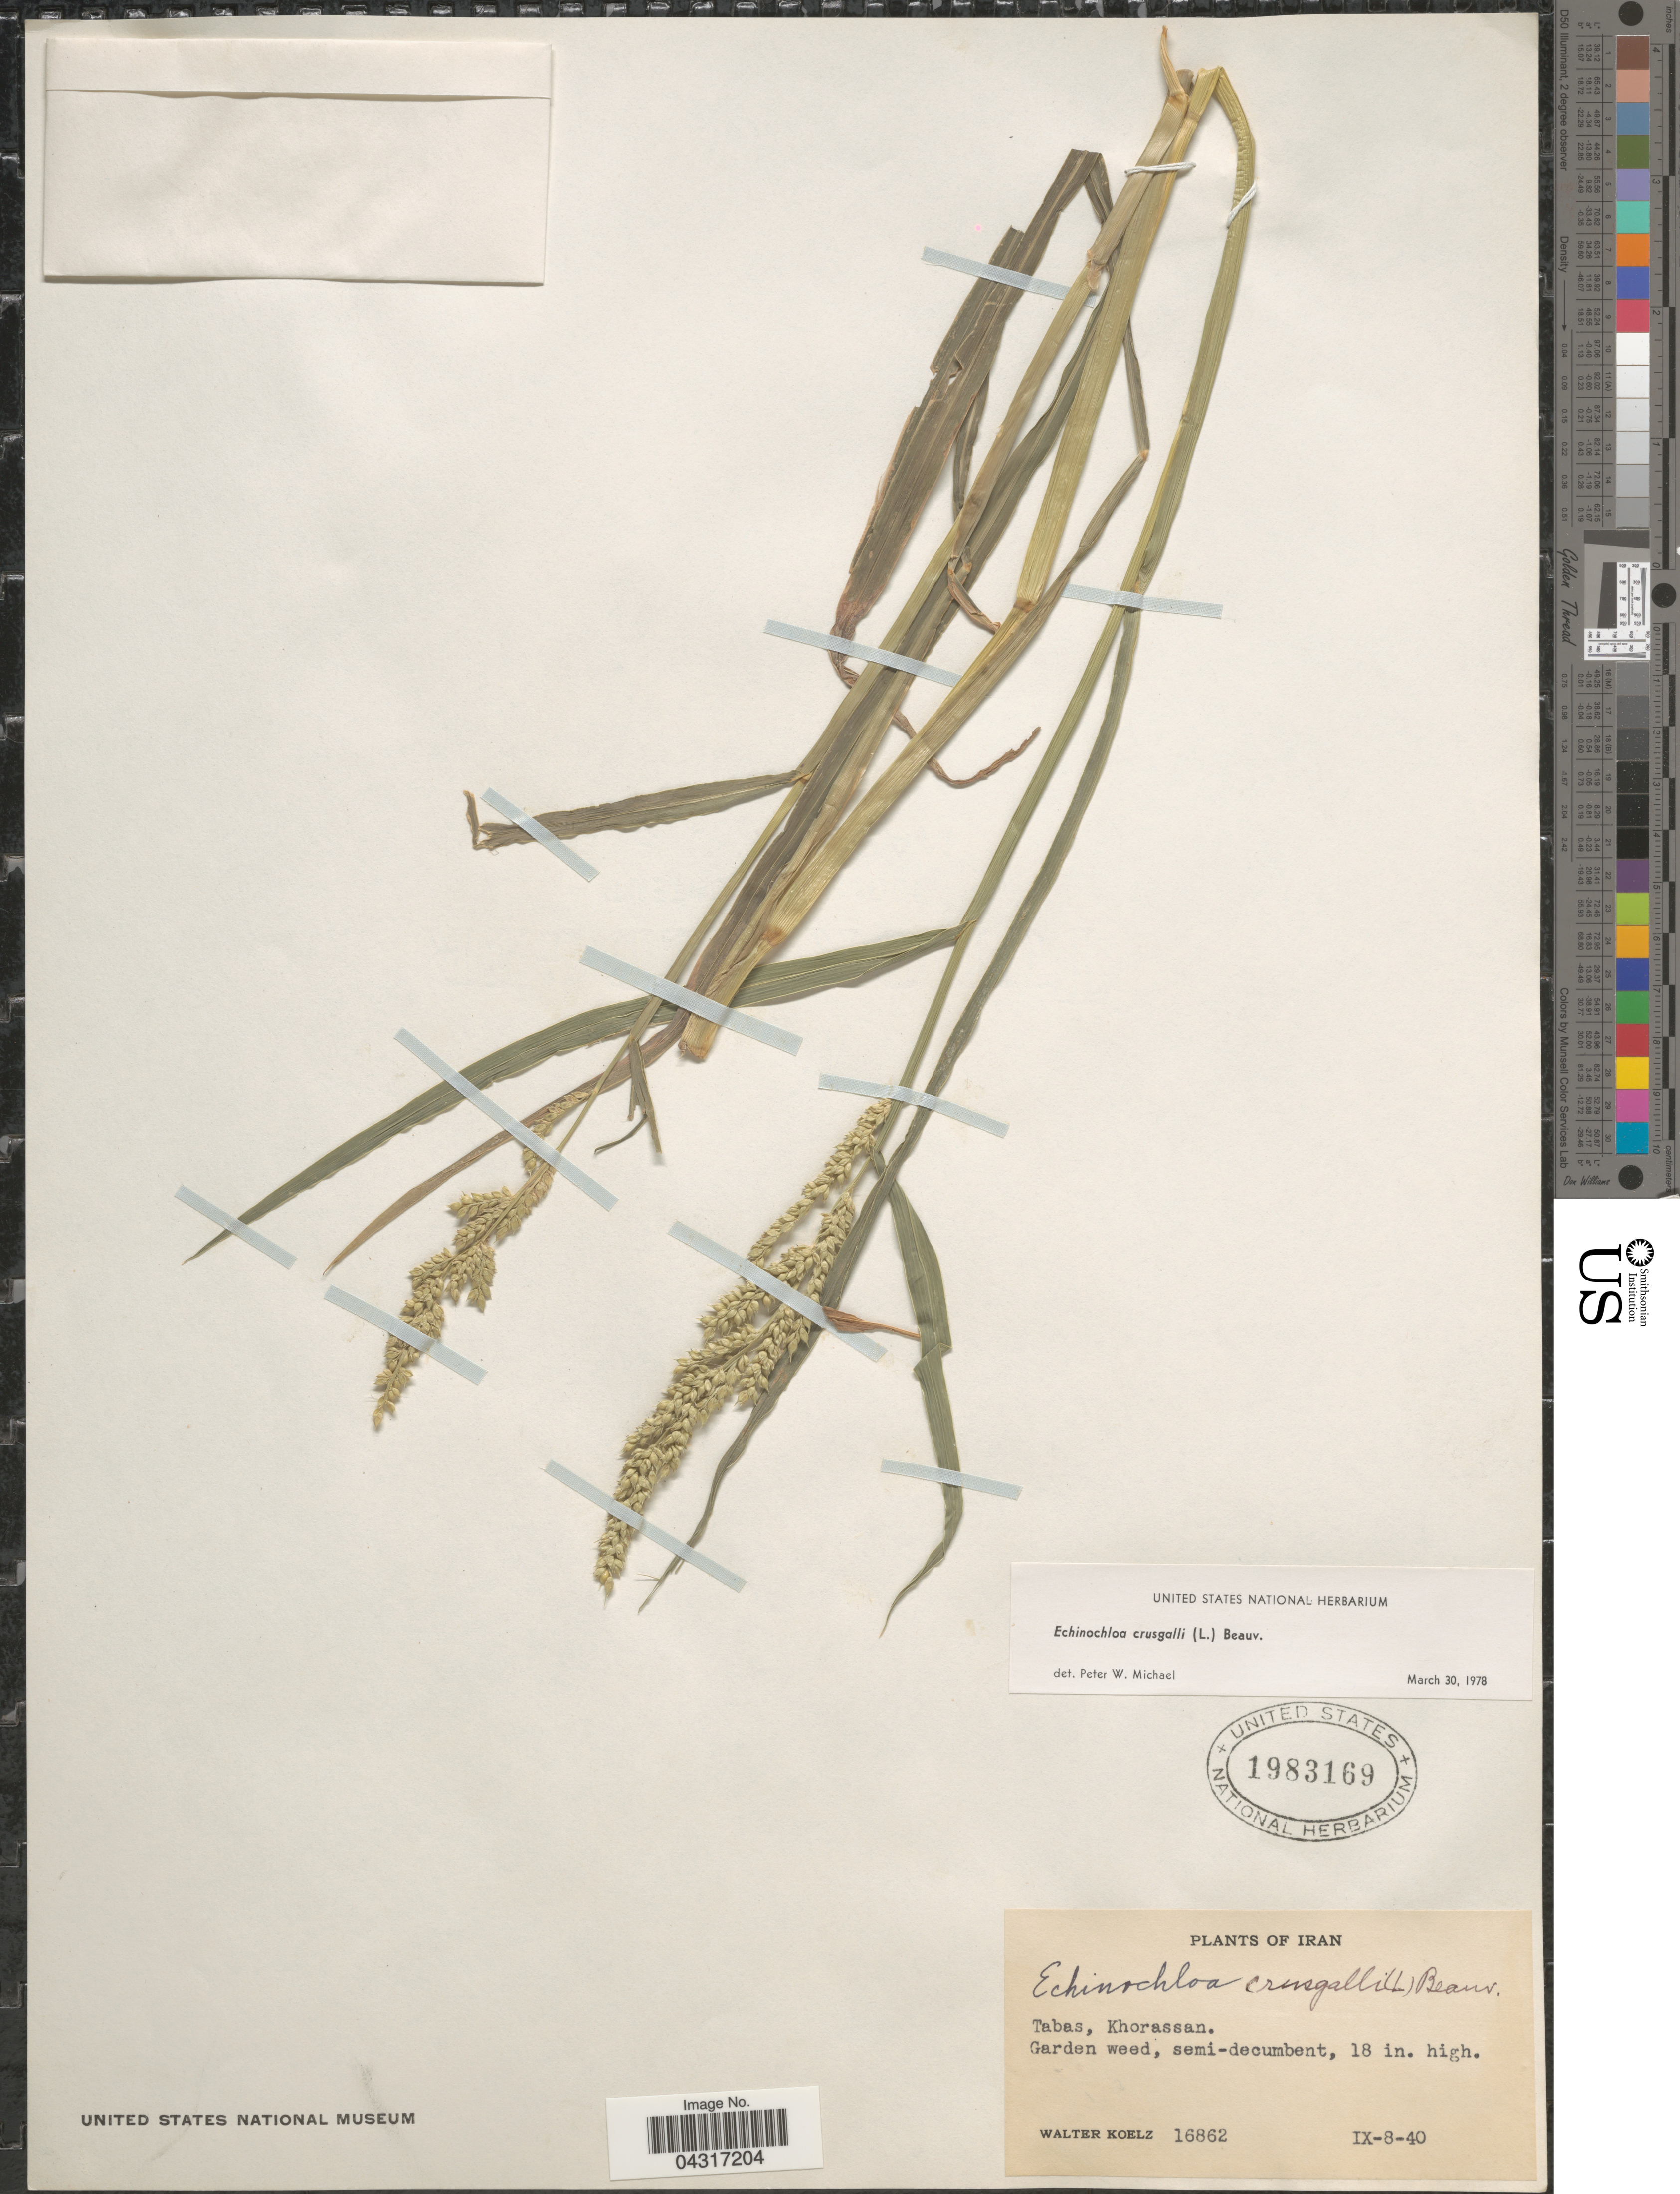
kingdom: Plantae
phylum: Tracheophyta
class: Liliopsida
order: Poales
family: Poaceae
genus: Echinochloa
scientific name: Echinochloa crus-galli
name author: (L.) P. Beauv.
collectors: W. N. Koelz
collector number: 16862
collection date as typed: Transcribed d/m/y: 8/9/40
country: Iran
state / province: Khorasan [obsolete]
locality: Tabas, Khorassan.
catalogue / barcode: US 1983169